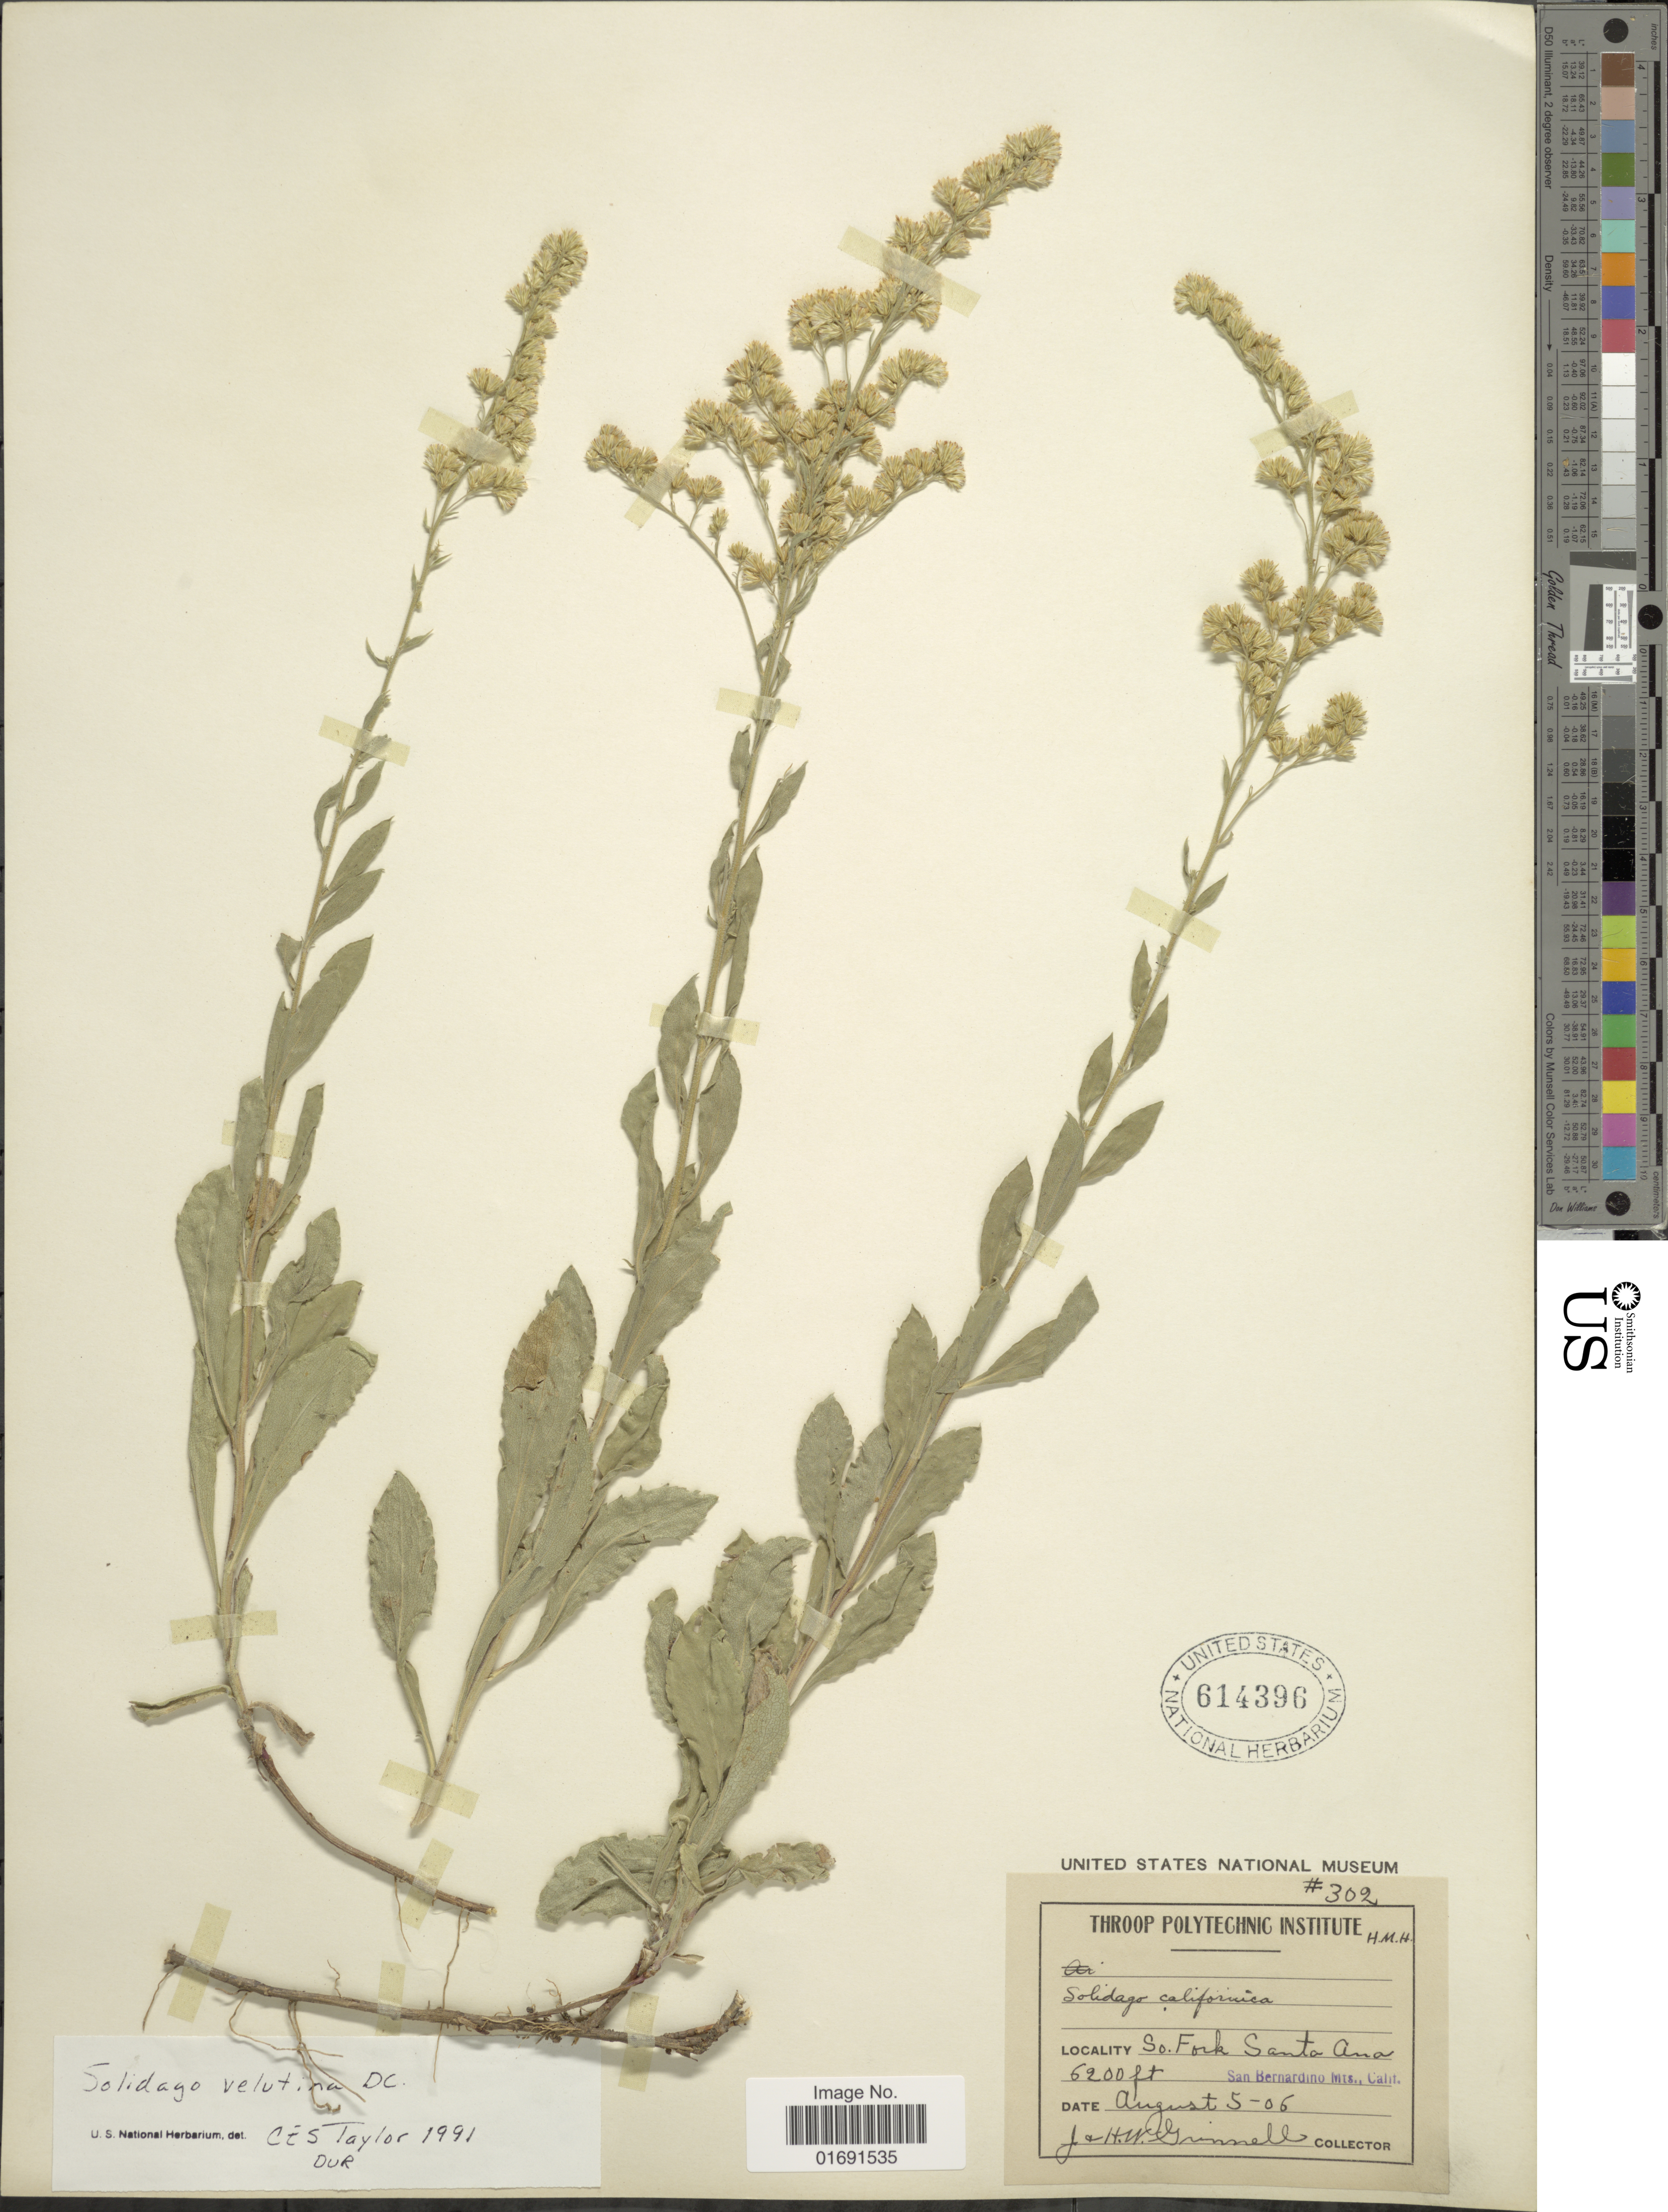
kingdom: Plantae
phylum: Tracheophyta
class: Magnoliopsida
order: Asterales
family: Asteraceae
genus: Solidago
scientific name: Solidago velutina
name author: DC.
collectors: J. Grinnell & H. Grinnell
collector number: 302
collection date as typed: Transcribed d/m/y: 5/8/6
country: United States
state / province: California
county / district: San Bernardino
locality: So. Fork, Santa Ana, San Bernardino Mts., Calif.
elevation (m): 1890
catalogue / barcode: US 614396